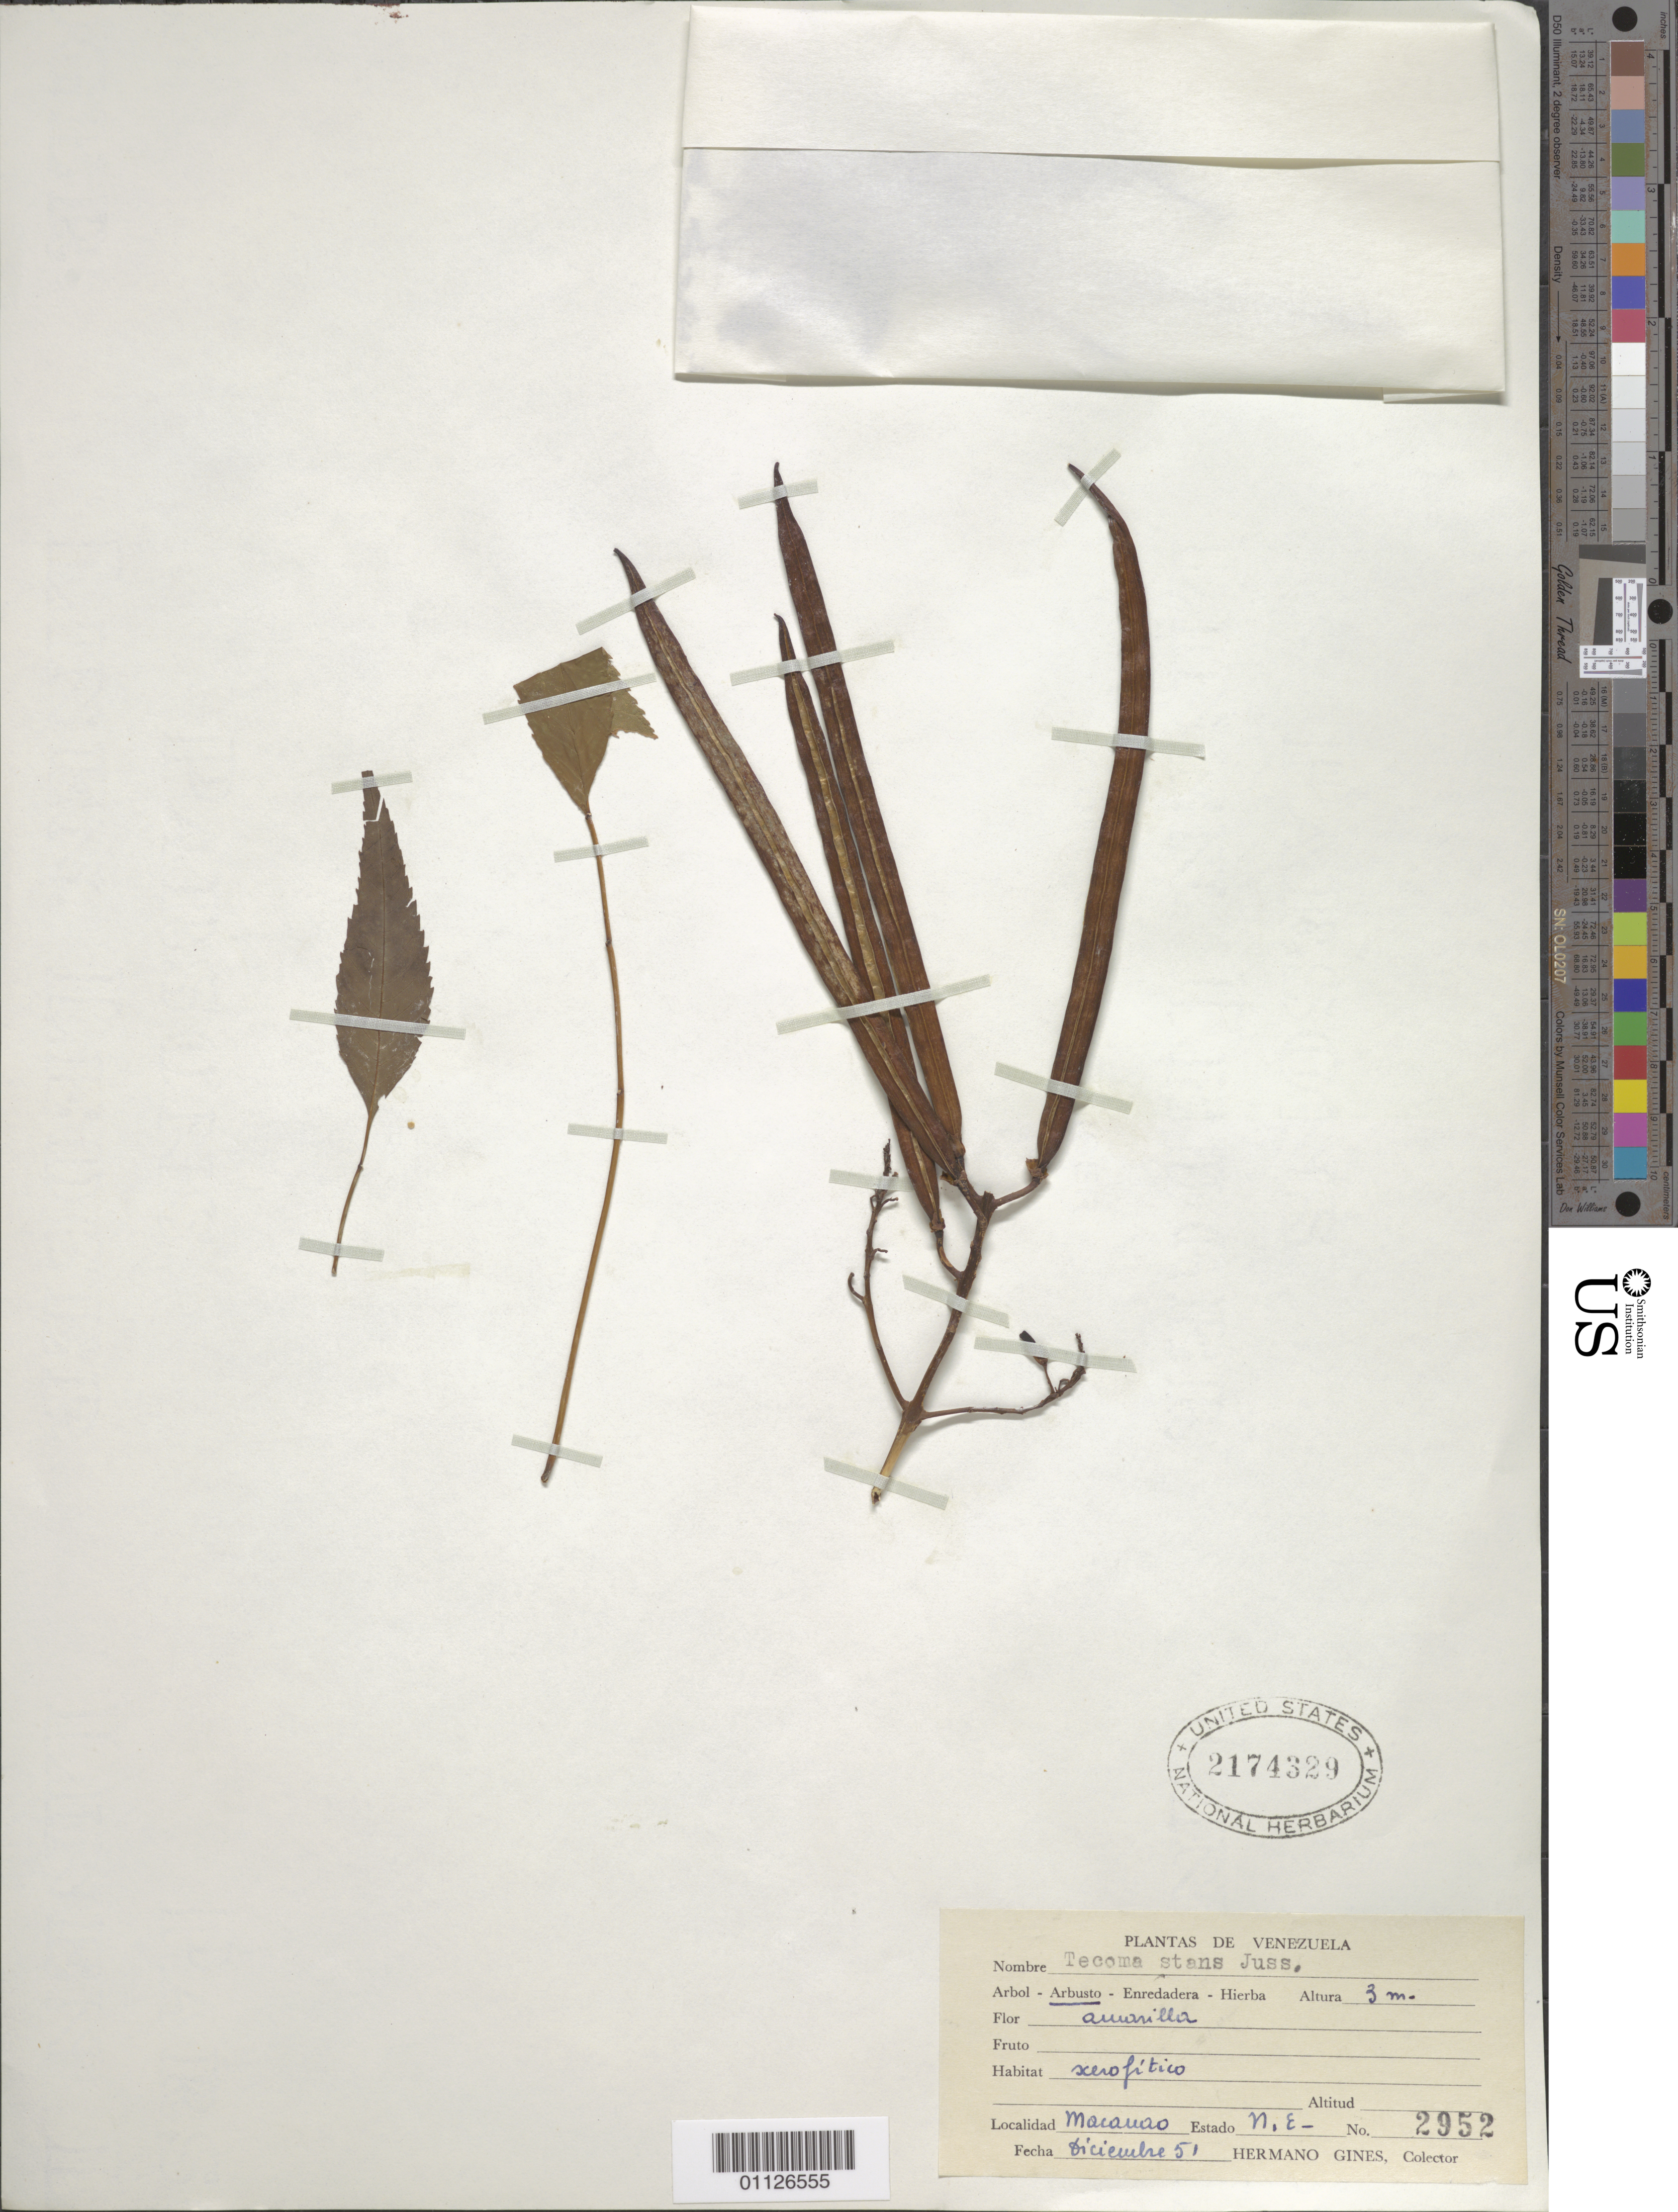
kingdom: Plantae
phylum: Tracheophyta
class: Magnoliopsida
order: Lamiales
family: Bignoniaceae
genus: Tecoma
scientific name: Tecoma stans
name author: (L.) Juss. ex Kunth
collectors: Bro. Gines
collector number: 2952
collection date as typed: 01 Dec 1951 to 31 Dec 1951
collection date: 1951-12-01/1951-12-31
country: Venezuela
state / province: Nueva Esparta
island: Margarita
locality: Macanao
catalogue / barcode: US 2174329